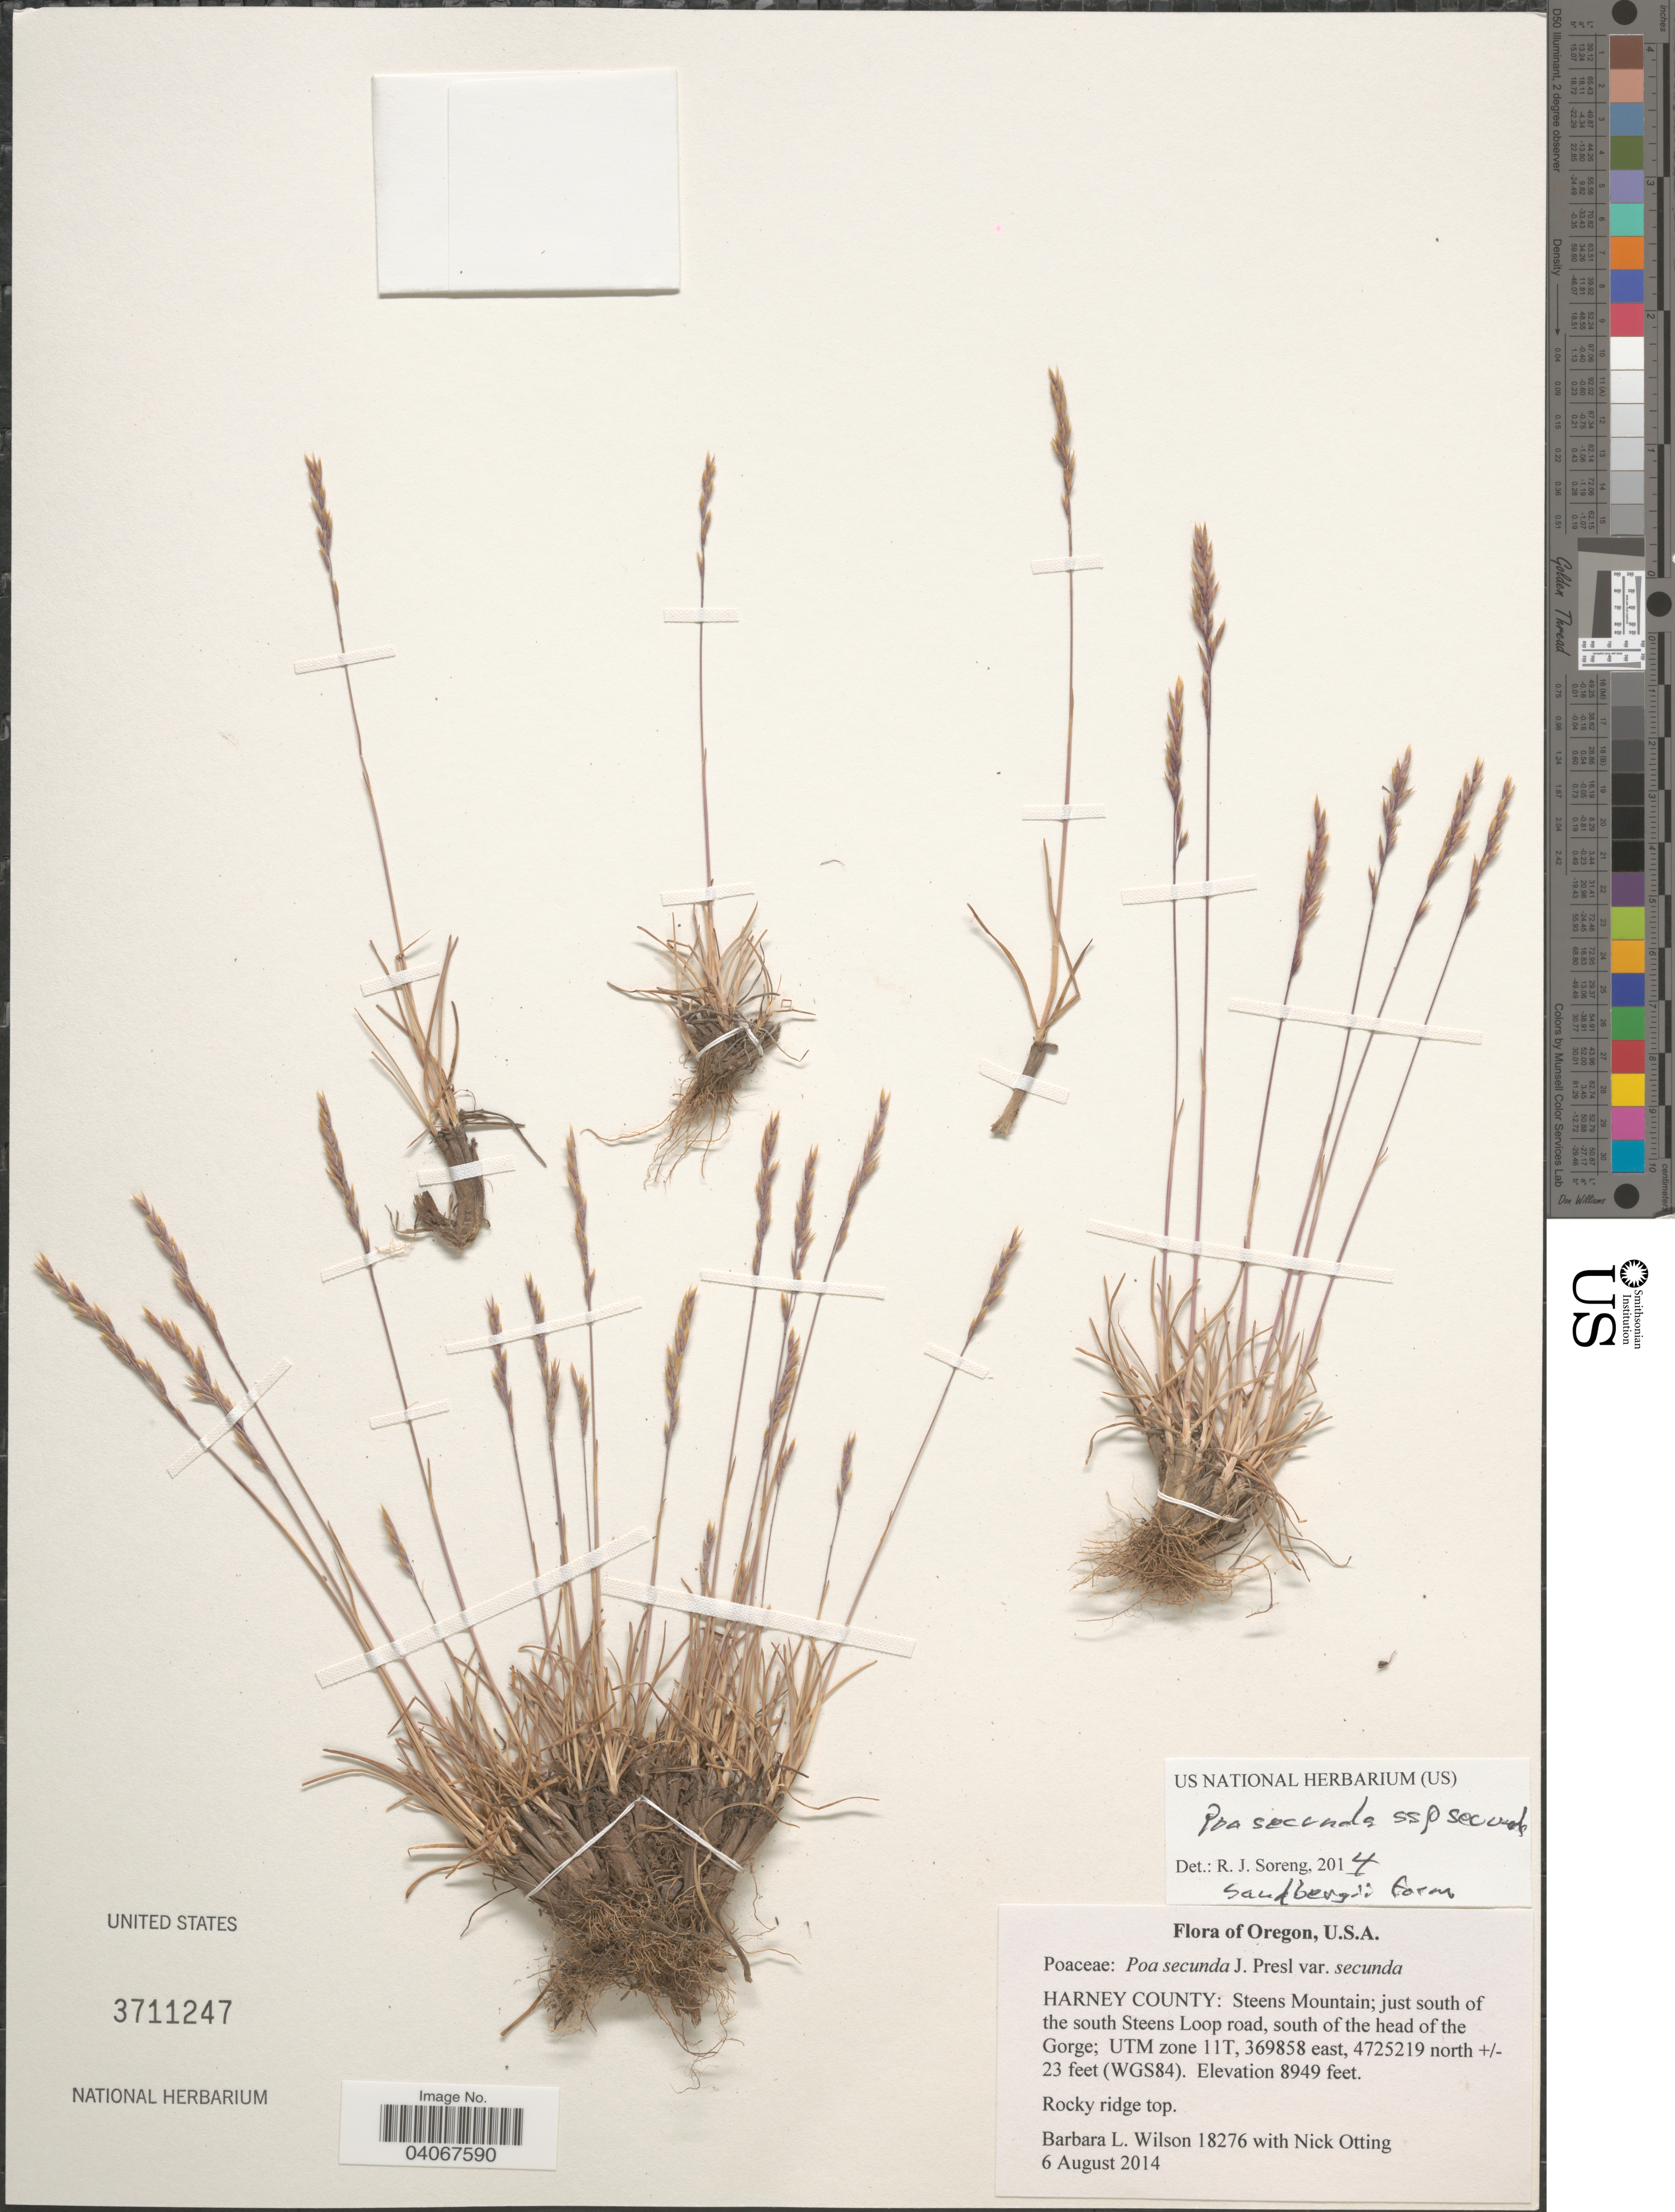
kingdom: Plantae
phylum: Tracheophyta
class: Liliopsida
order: Poales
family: Poaceae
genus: Poa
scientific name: Poa secunda subsp. secunda var. secunda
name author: J. Presl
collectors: B. L. Wilson & N. Otting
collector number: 18276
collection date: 2014-08-06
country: United States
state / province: Oregon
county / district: Harney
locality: Harney County: Steens Mountain; just south of the south Steens Loop road, south of the head of the Gorge; UTM Zone 11T, (WGS84).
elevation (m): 2728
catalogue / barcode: US 3711247